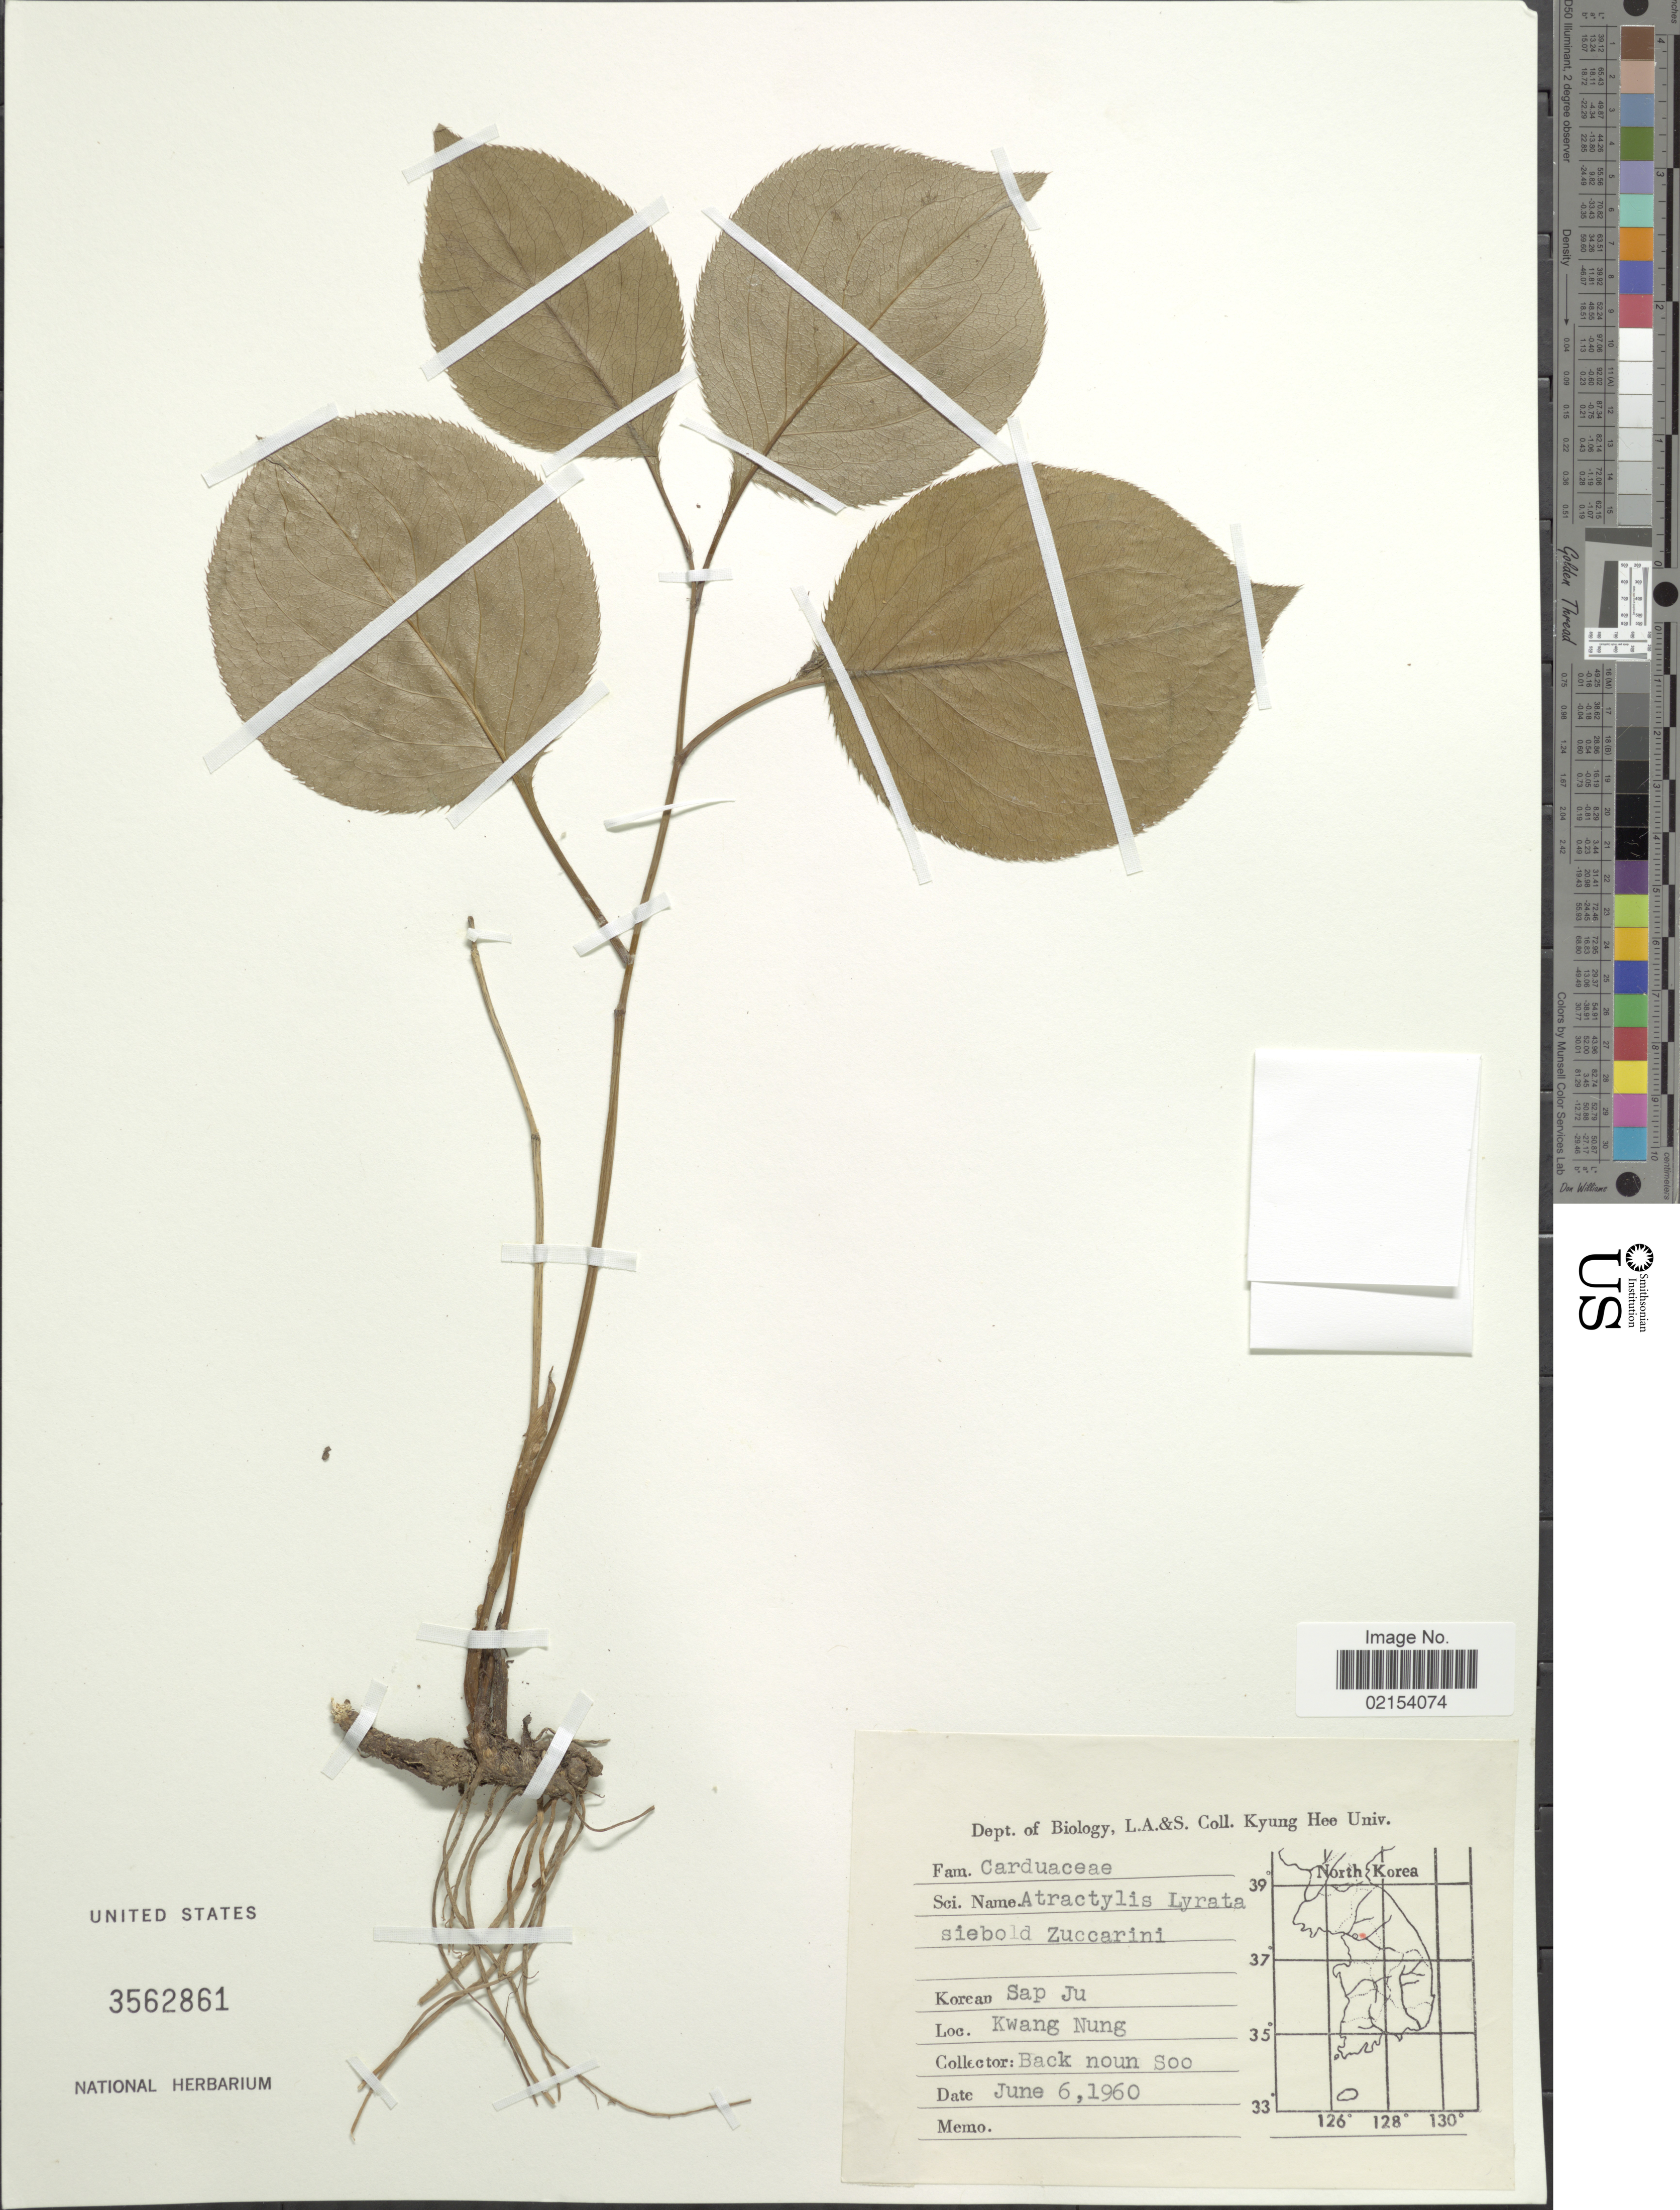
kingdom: Plantae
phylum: Tracheophyta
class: Magnoliopsida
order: Asterales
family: Asteraceae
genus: Atractylodes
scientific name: Atractylodes lancea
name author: (Thunb.) DC.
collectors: B. Soo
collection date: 1960-06-06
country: South Korea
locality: Kwang Nung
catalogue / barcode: US 3562861